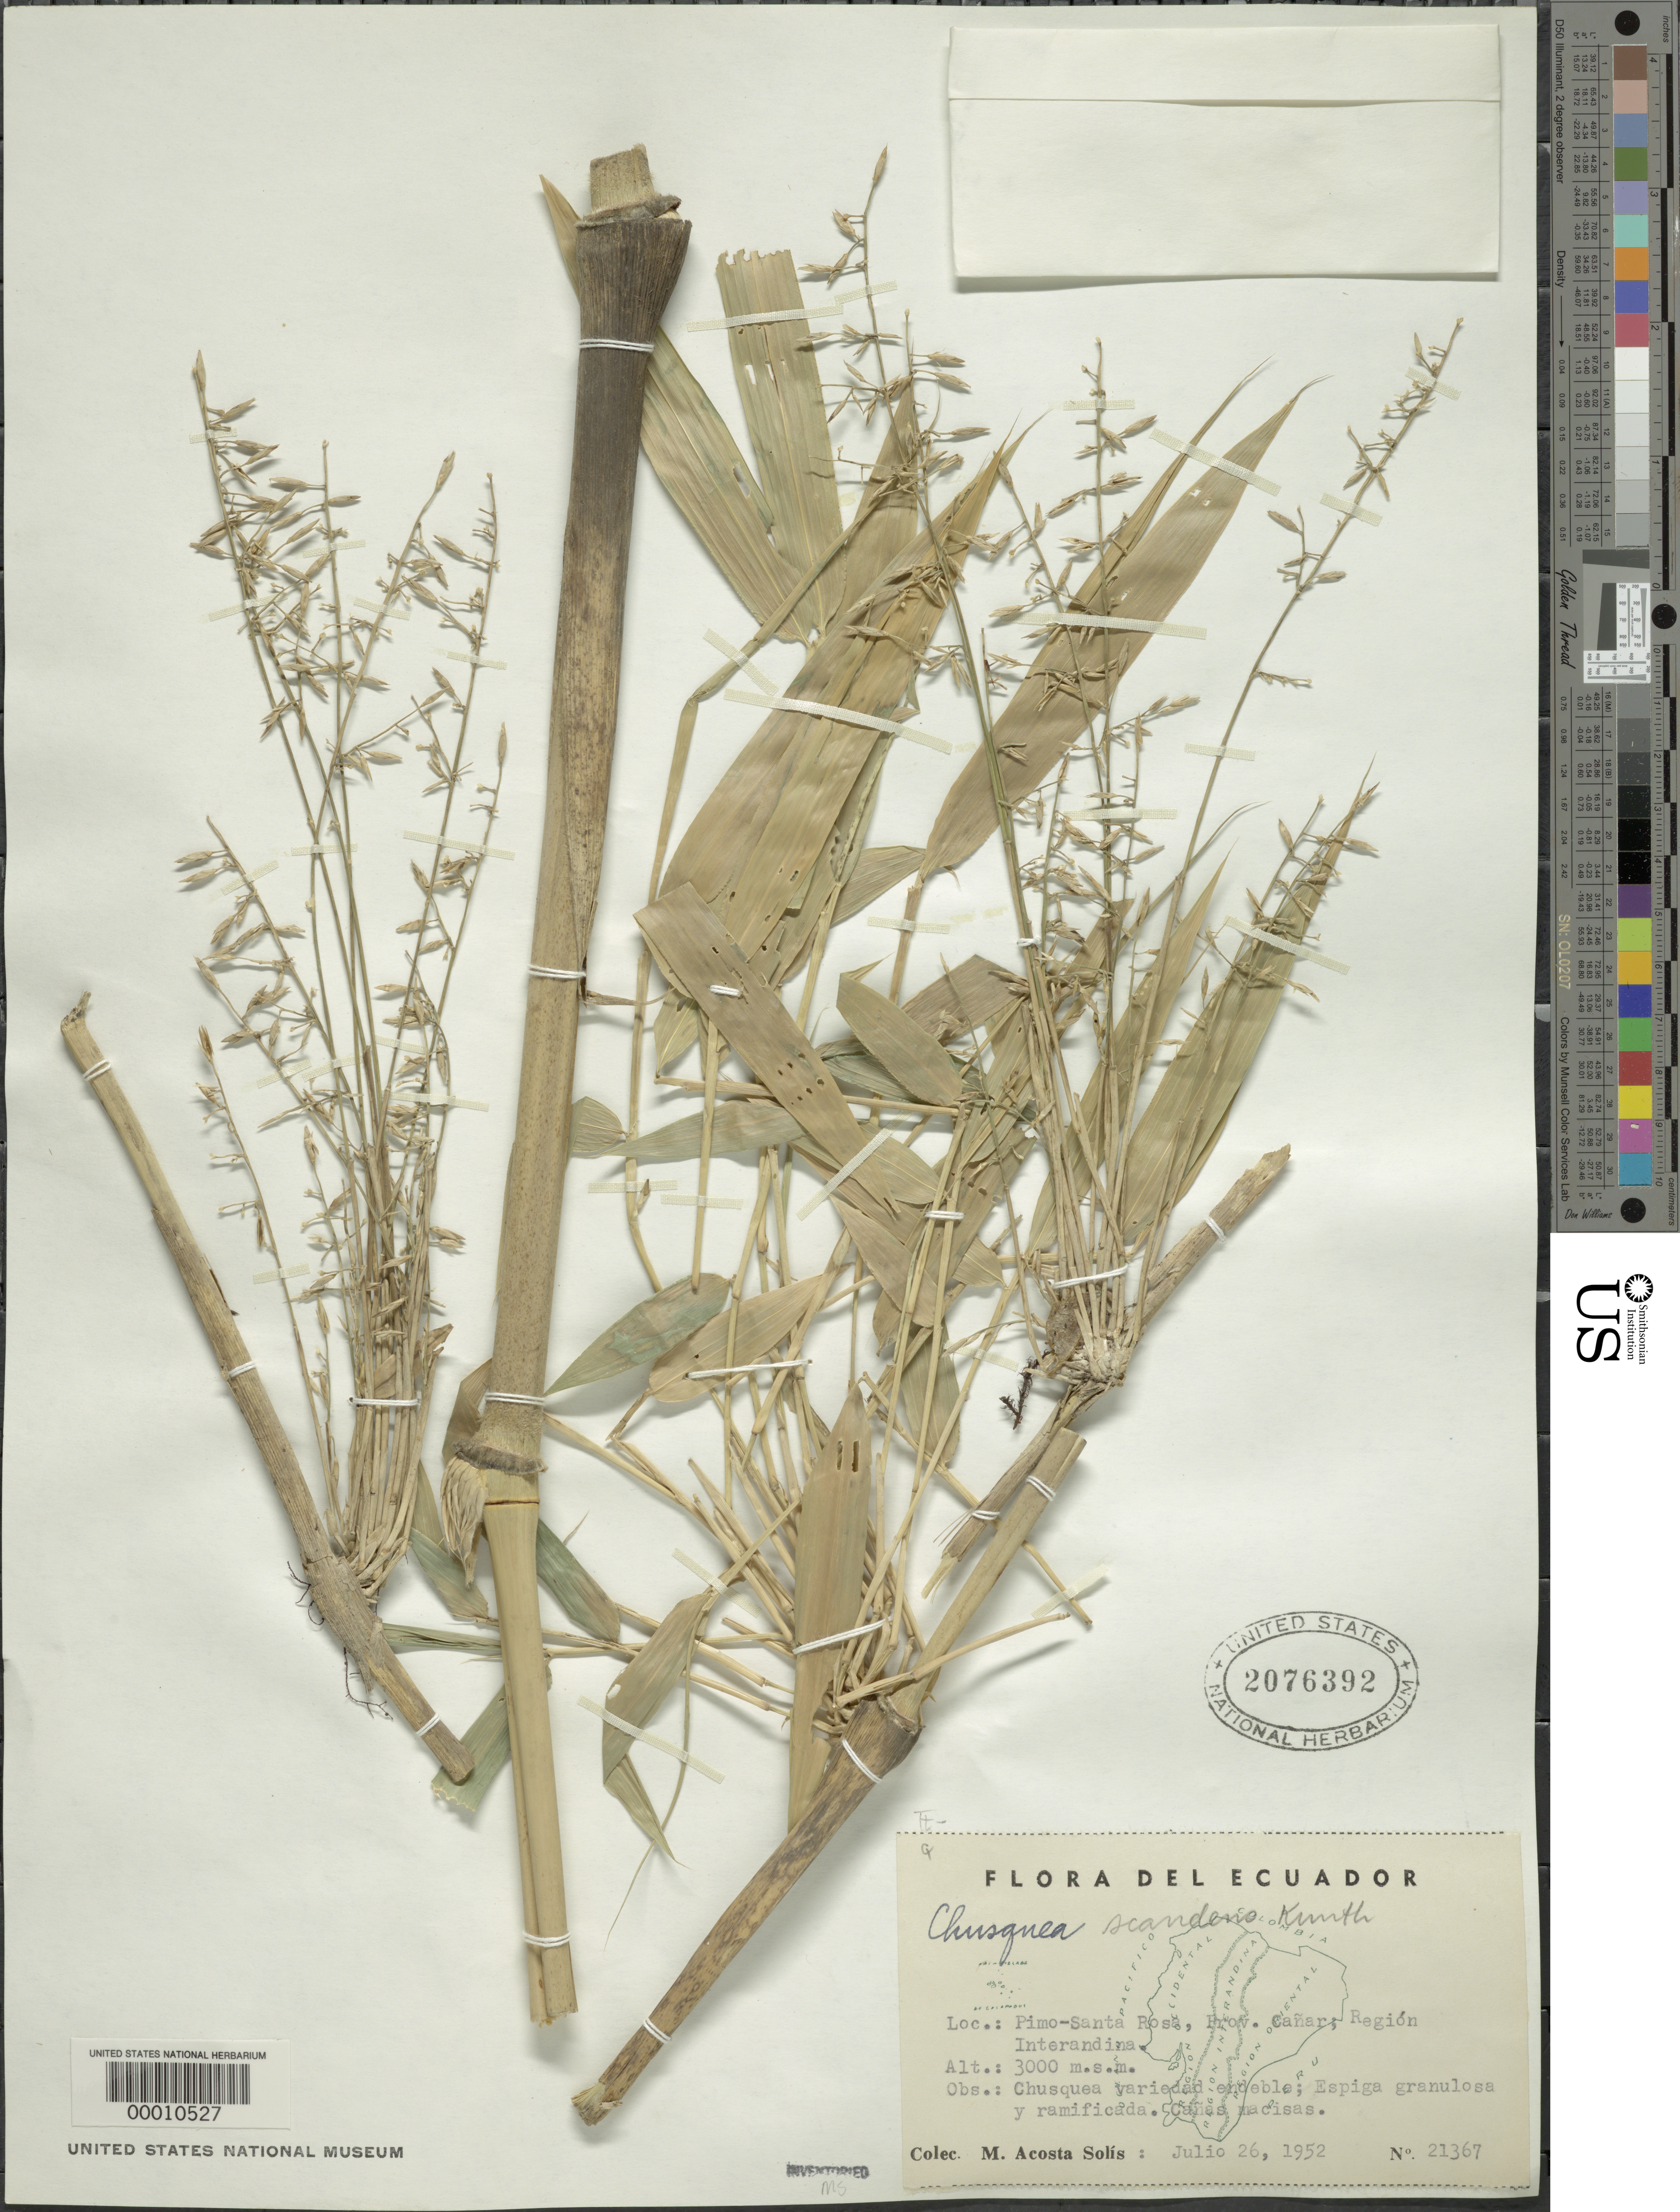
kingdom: Plantae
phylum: Tracheophyta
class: Liliopsida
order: Poales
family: Poaceae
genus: Chusquea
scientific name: Chusquea scandens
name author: Kunth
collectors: M. Acosta Solis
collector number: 21367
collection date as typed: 26 Jul 1952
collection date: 1952-07-26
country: Ecuador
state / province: Cañar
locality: Pimo-Santa Rosa, Interandina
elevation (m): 3000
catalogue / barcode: US 2076392